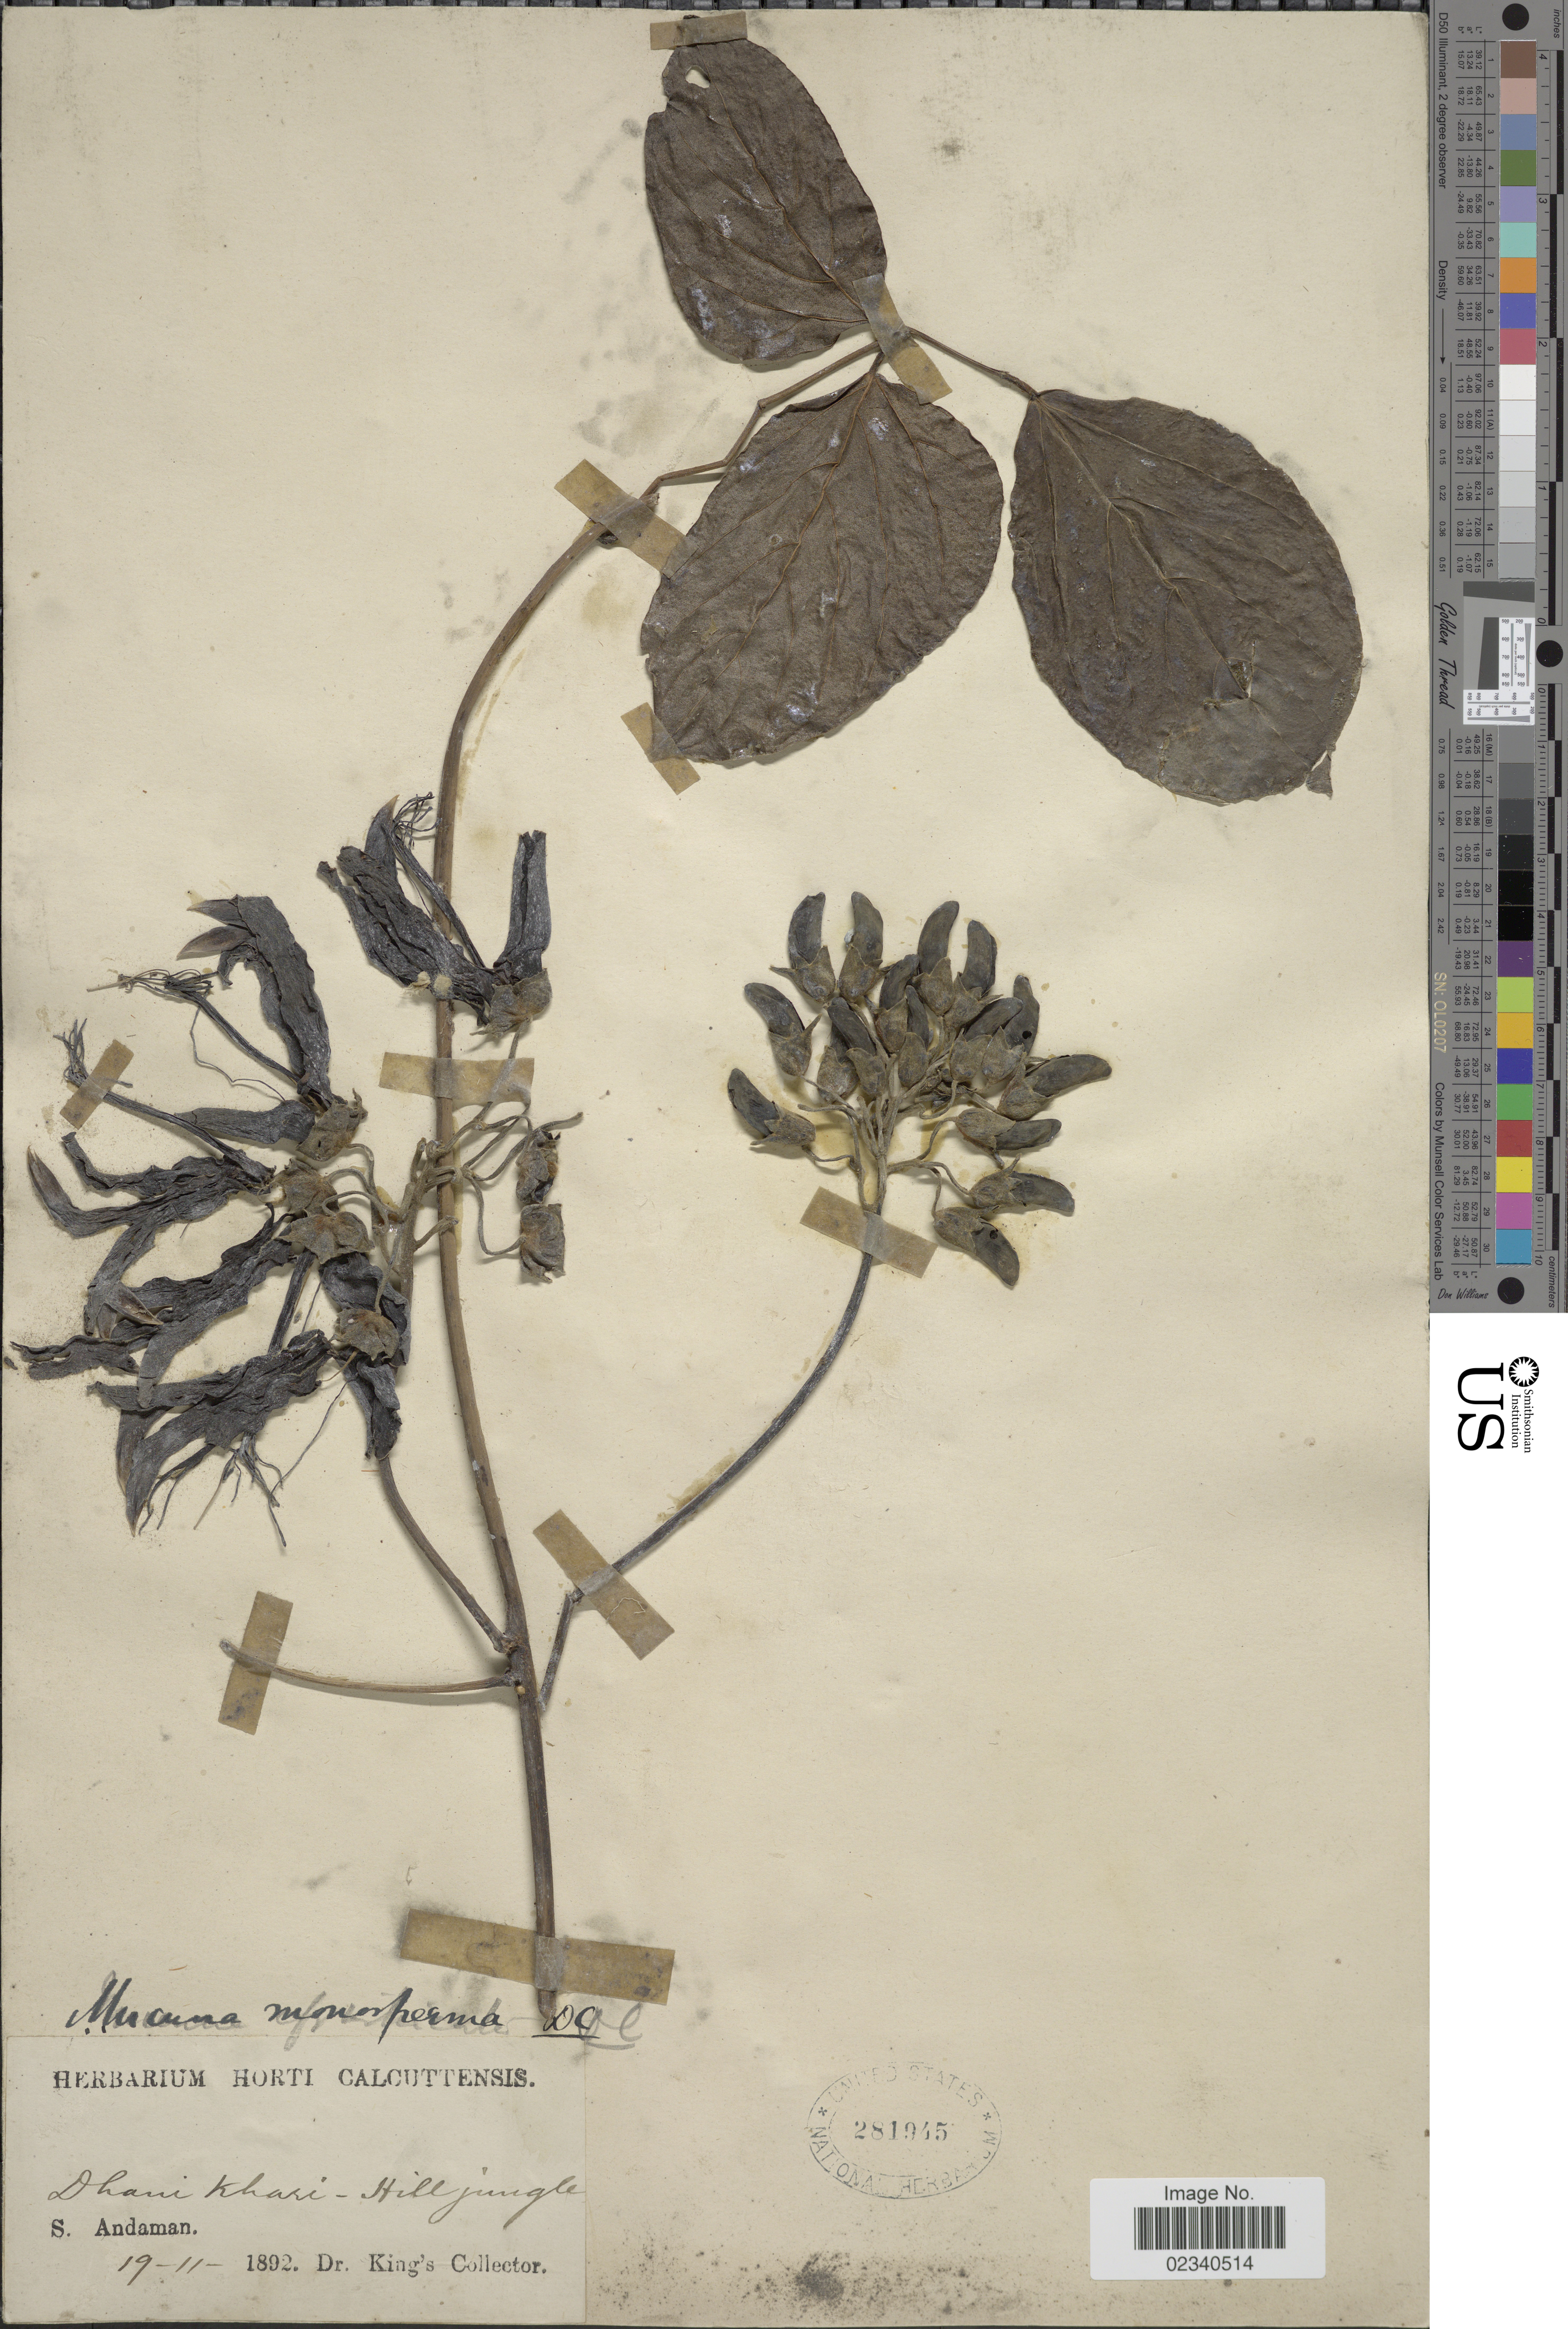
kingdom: Plantae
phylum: Tracheophyta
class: Magnoliopsida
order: Fabales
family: Fabaceae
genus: Mucuna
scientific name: Mucuna monosperma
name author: Wight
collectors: Dr. King's collector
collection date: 1892-11-19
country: India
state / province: Andaman and Nicobar Islands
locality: S. Andaman. Dhani Khari - Hill jungle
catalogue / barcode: US 281945